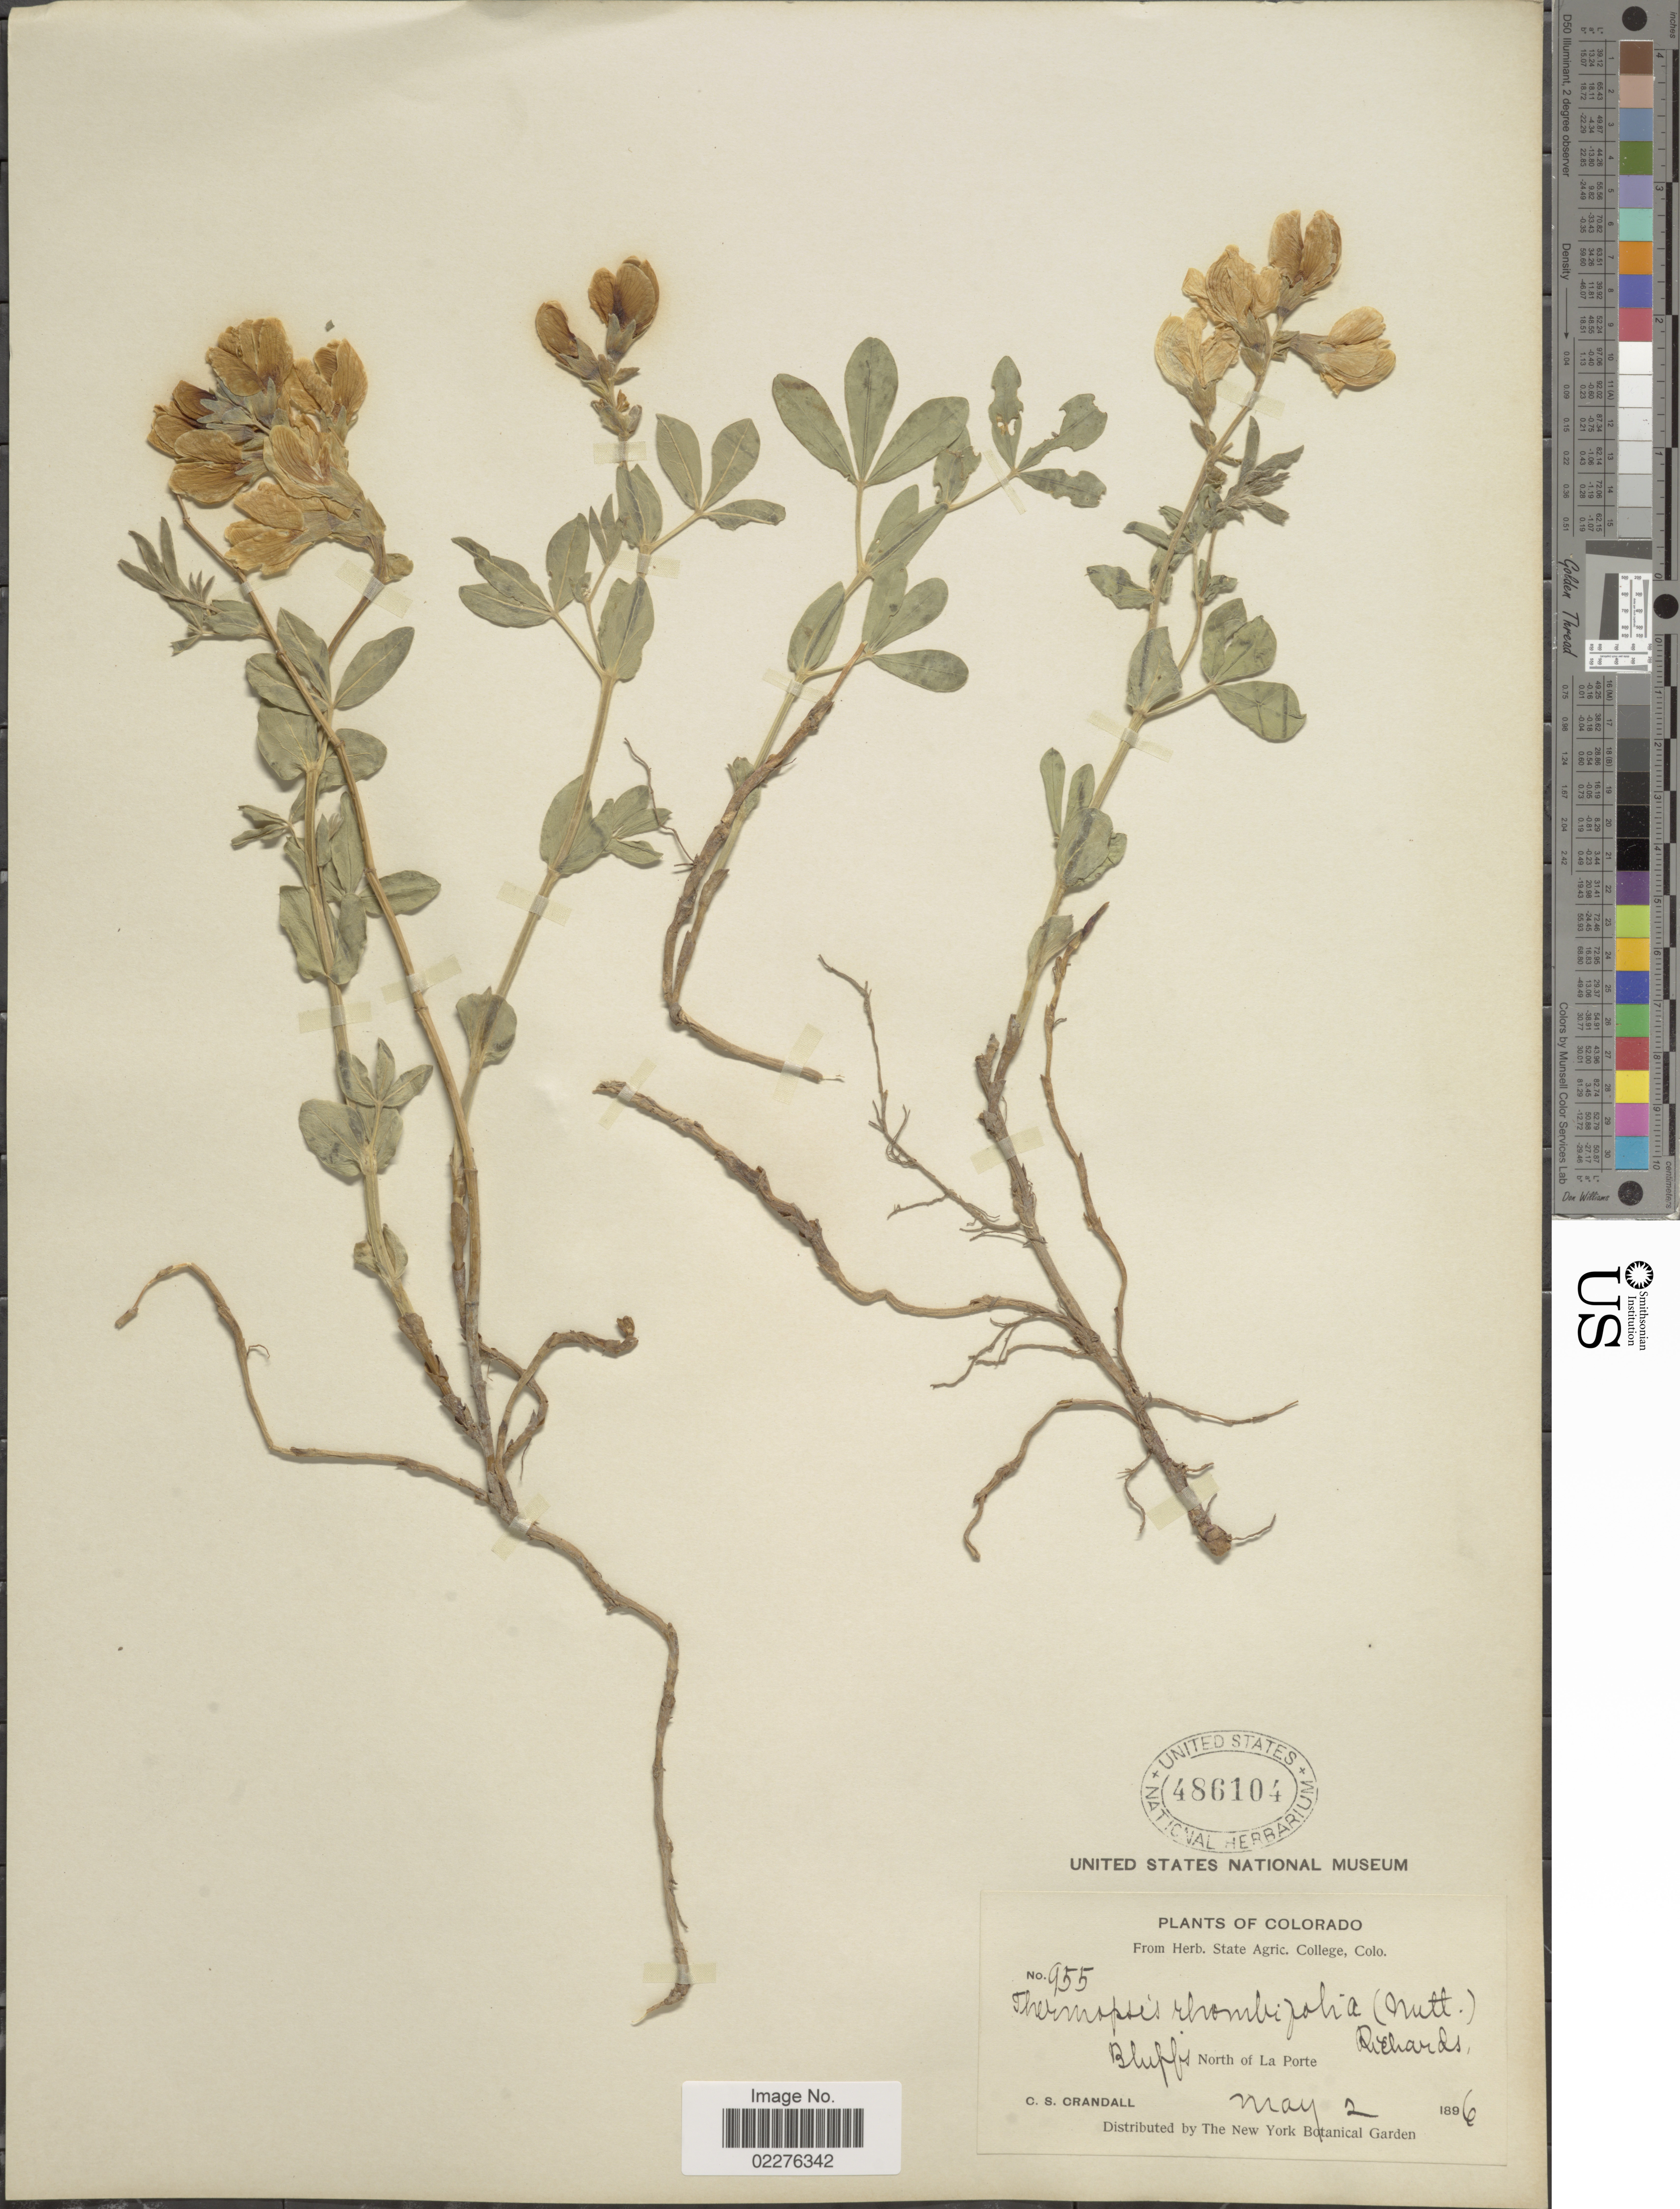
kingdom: Plantae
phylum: Tracheophyta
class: Magnoliopsida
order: Fabales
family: Fabaceae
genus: Thermopsis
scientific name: Thermopsis rhombifolia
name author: Richardson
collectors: C. Crandall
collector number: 955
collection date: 1896-05-02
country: United States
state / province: Colorado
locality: Bluffs North of La Porte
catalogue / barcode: US 486104